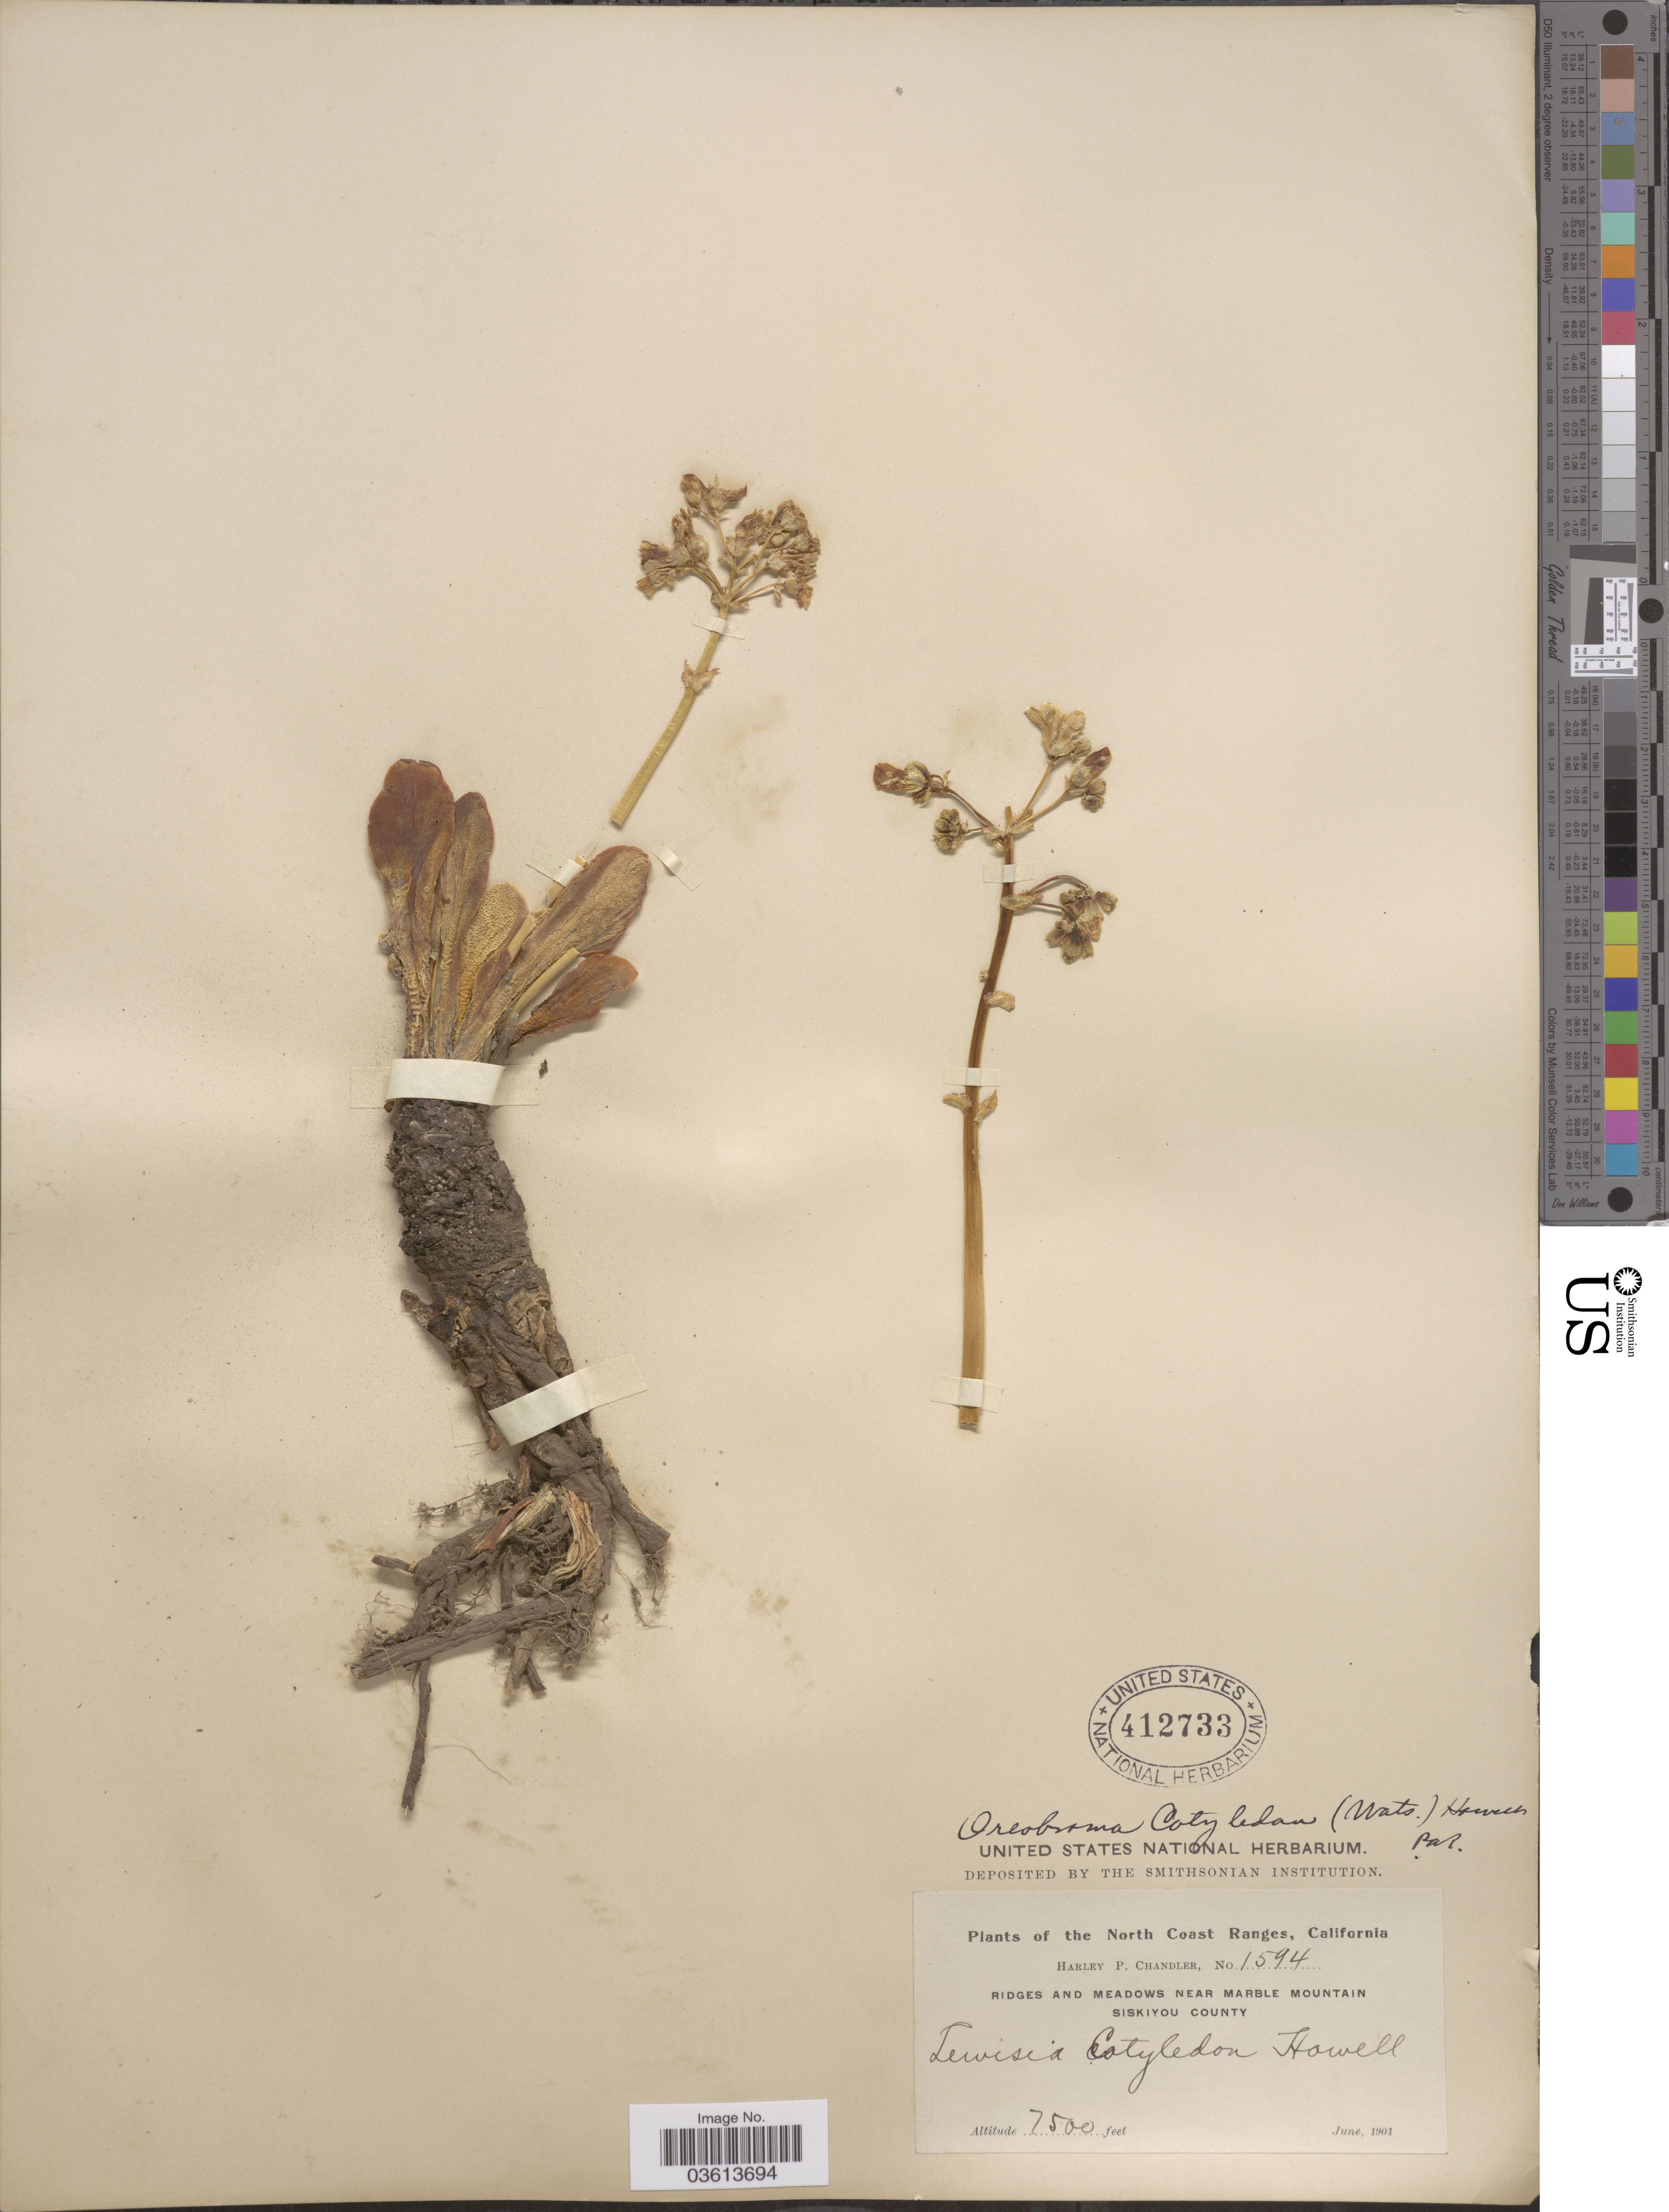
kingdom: Plantae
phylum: Tracheophyta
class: Magnoliopsida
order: Caryophyllales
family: Montiaceae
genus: Lewisia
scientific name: Lewisia cotyledon var. cotyledon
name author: (S. Watson) B.L. Rob.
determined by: Dempster, L. T.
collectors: H. Chandler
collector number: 1594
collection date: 1901-06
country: United States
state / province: California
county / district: Siskiyou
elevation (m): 2286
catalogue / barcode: US 412733